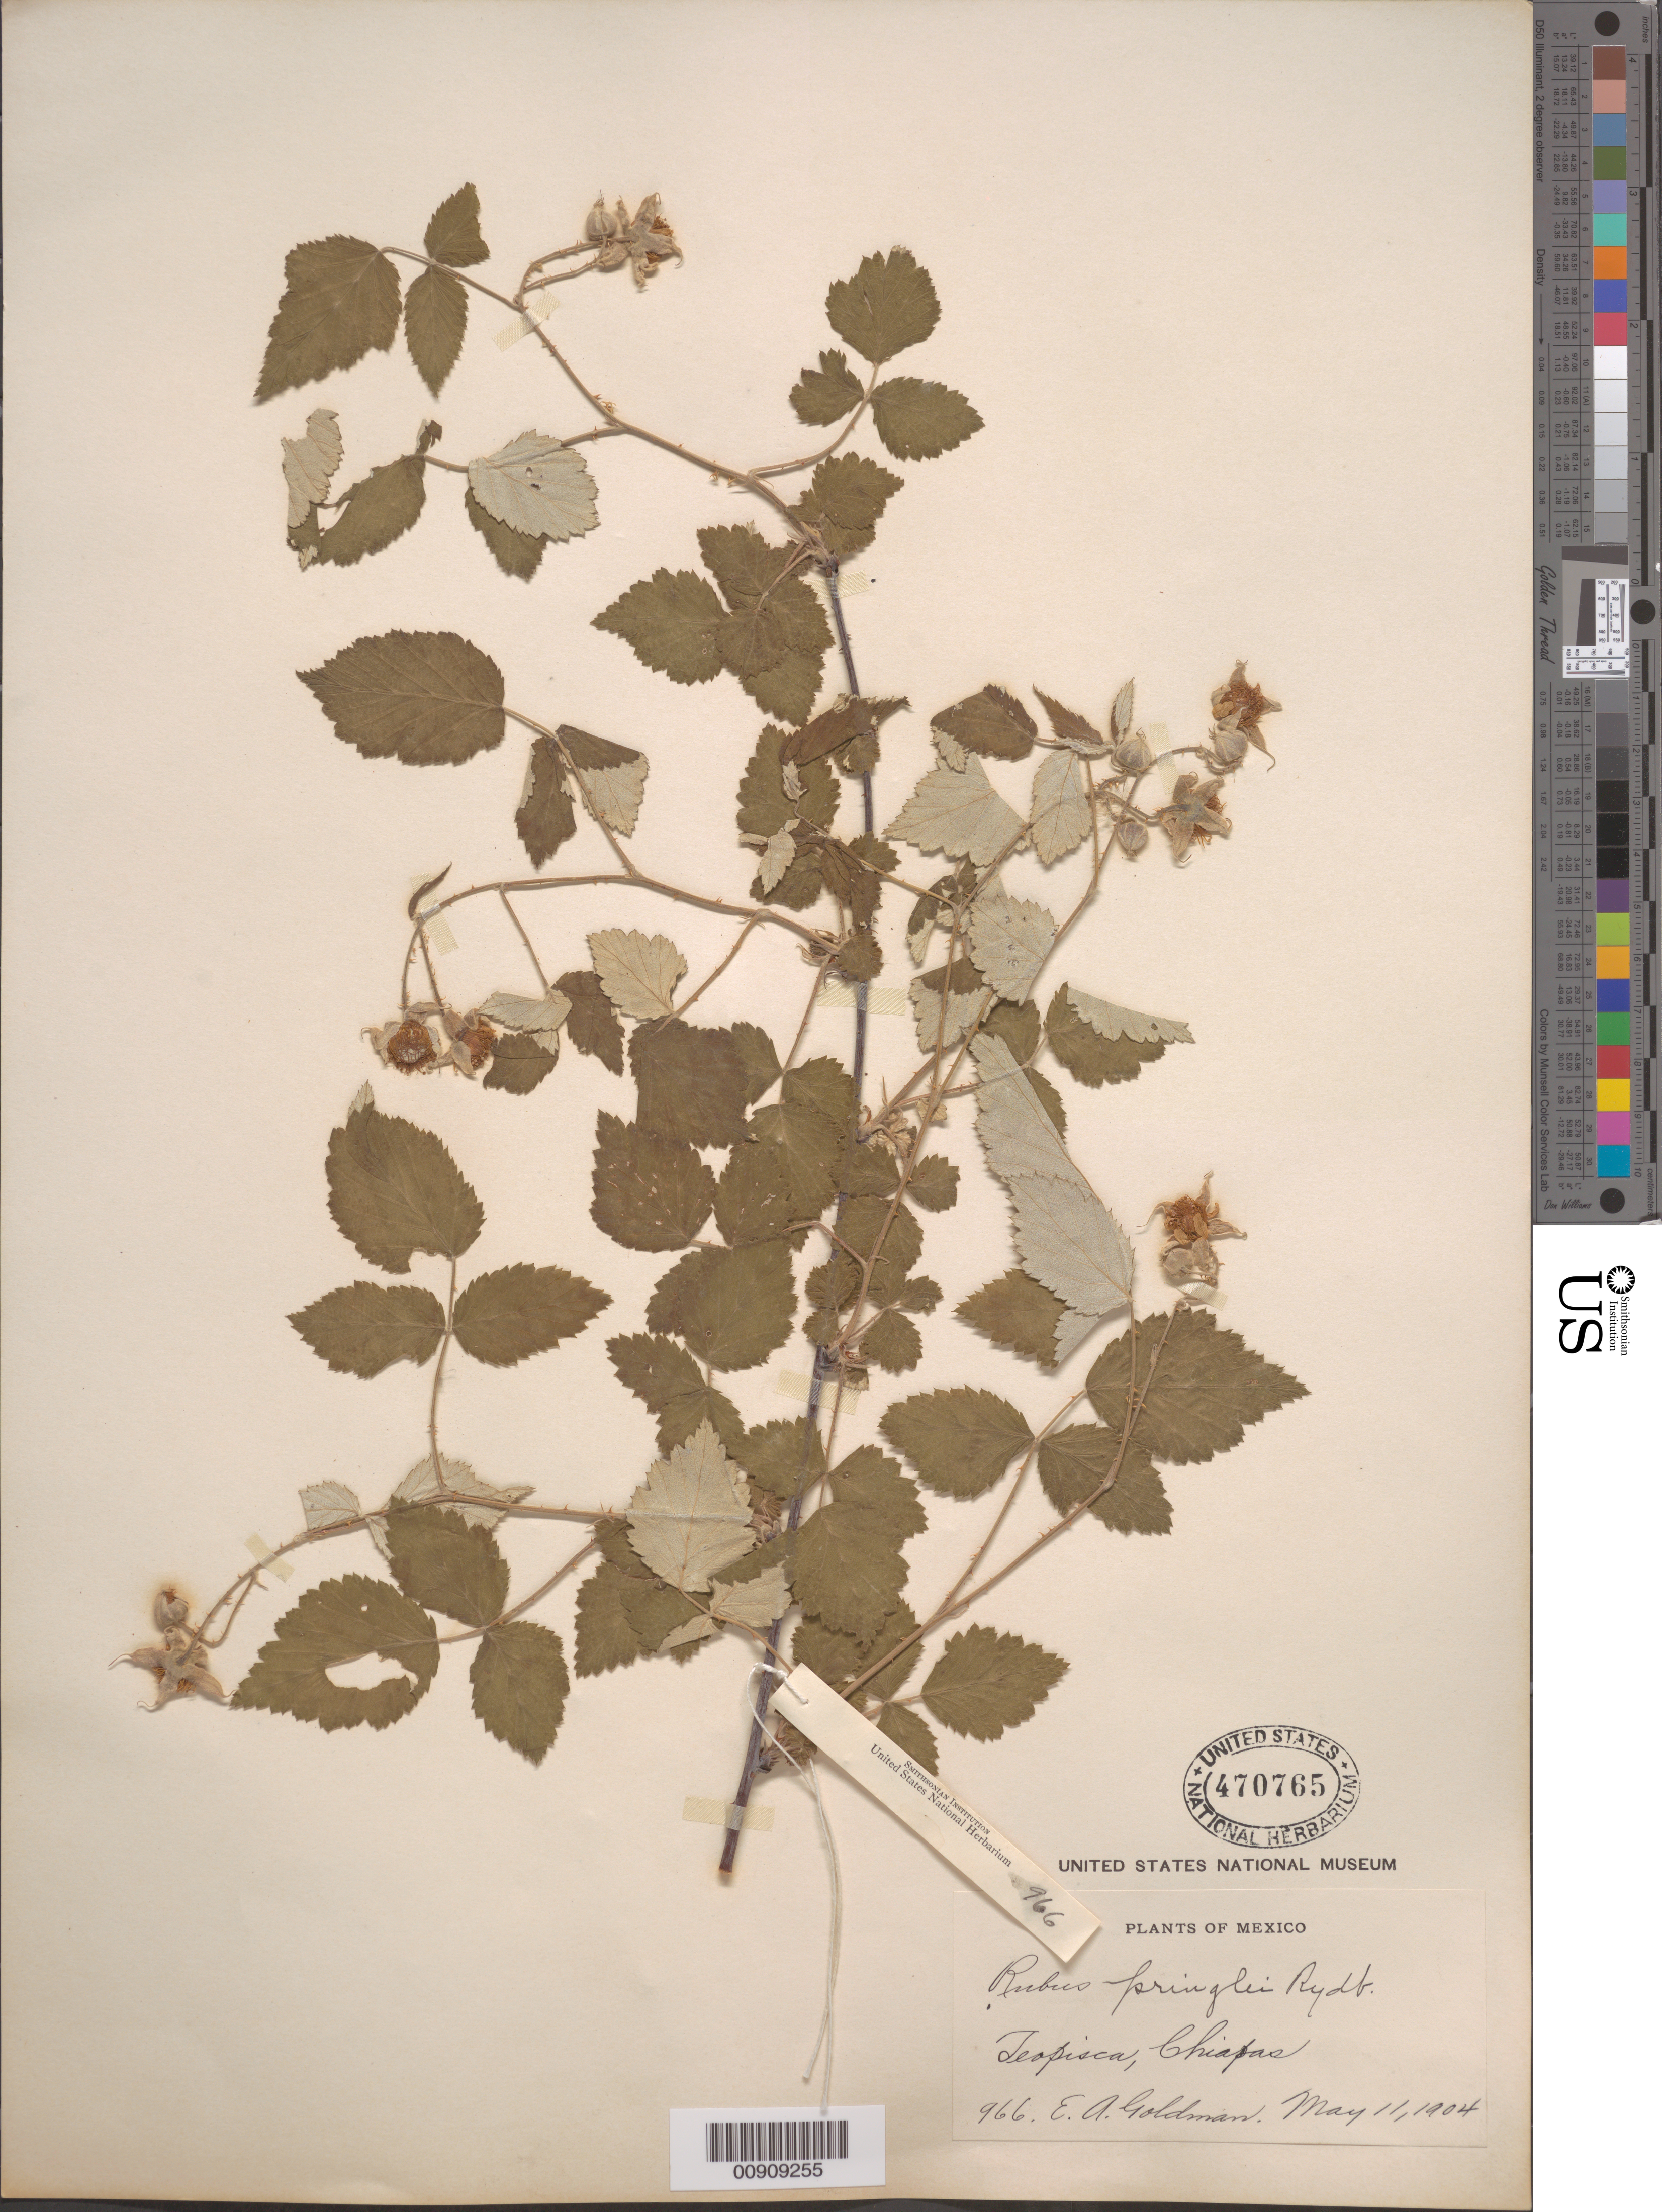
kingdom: Plantae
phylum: Tracheophyta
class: Magnoliopsida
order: Rosales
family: Rosaceae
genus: Rubus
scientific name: Rubus pringlei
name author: Rydb.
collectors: E. A. Goldman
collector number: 966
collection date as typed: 11 May 1904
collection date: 1904-05-11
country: Mexico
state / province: Chiapas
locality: Teopisca, Chiapas.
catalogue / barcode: US 470765